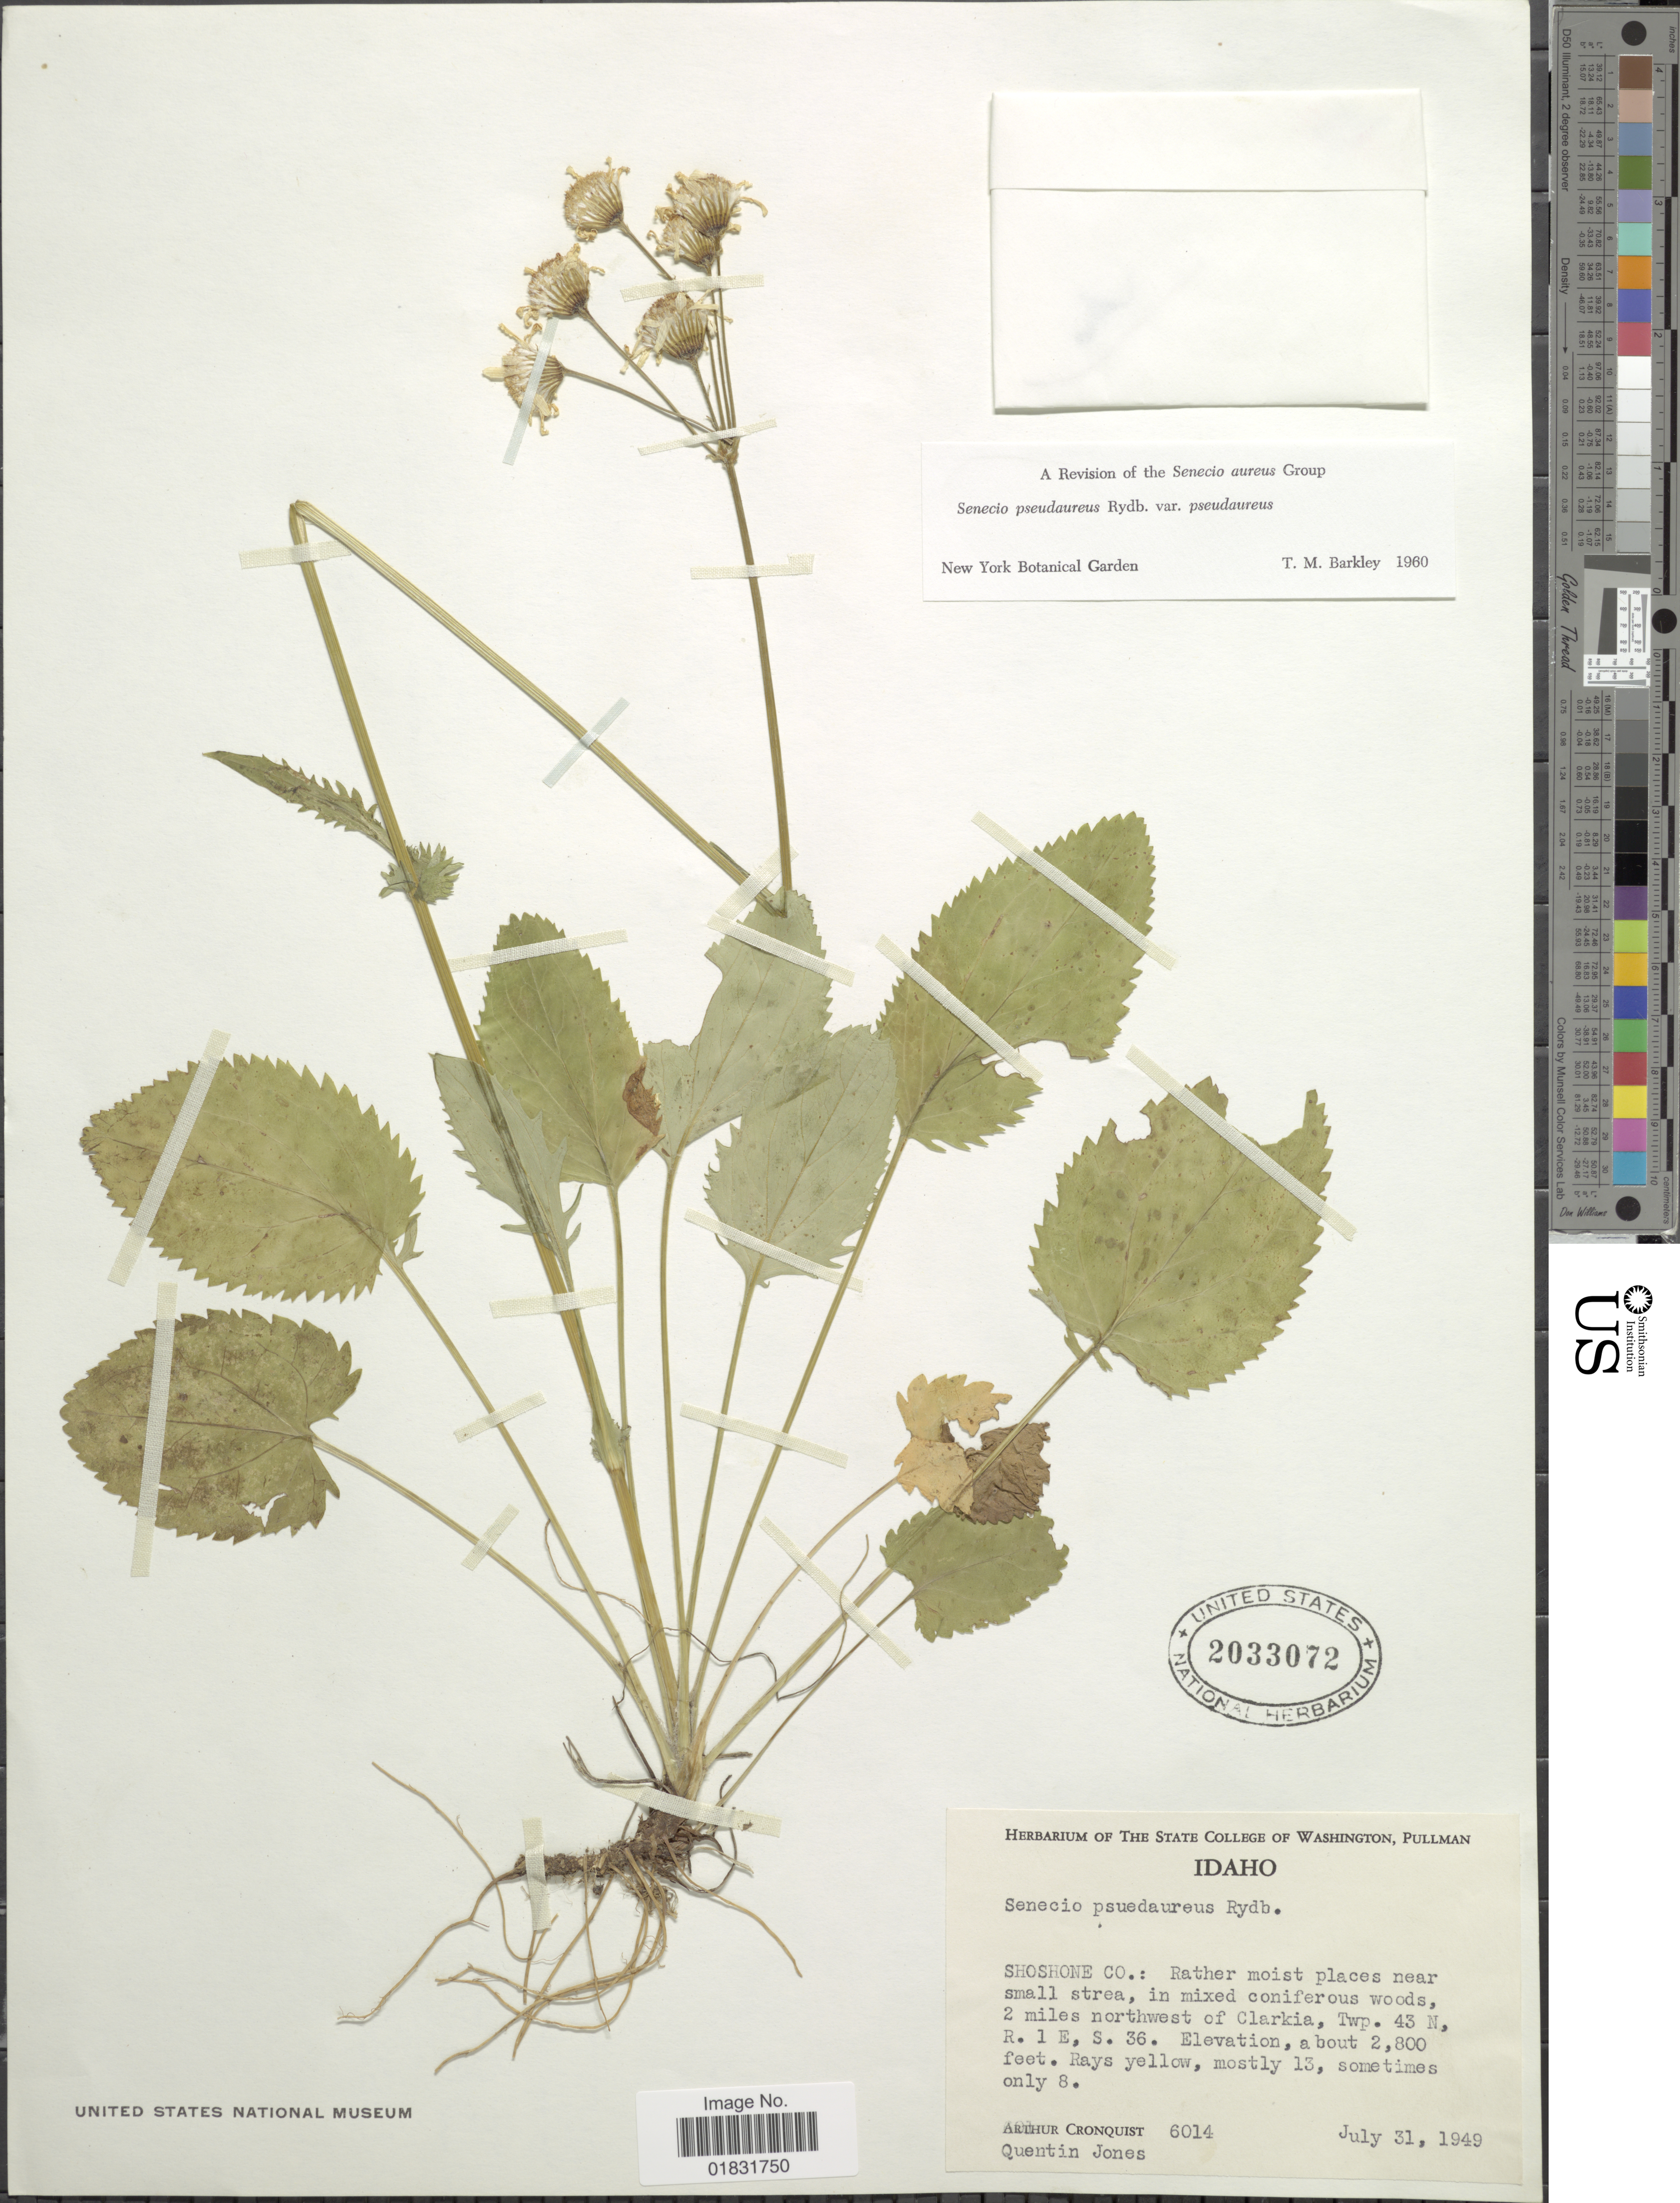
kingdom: Plantae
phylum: Tracheophyta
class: Magnoliopsida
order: Asterales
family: Asteraceae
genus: Packera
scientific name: Packera pseudaurea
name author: (Rydb.) W.A. Weber & Á. Löve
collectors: A. J. Cronquist & Q. Jones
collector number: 6014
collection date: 1949-07-31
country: United States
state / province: Idaho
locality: Shoshone Co: Rather moist places near small strea, in mixed coniferous woods, 2 miles northwest of Clarkia, Twp. 43 N, R. 1 E, S. 36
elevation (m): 853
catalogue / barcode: US 2033072